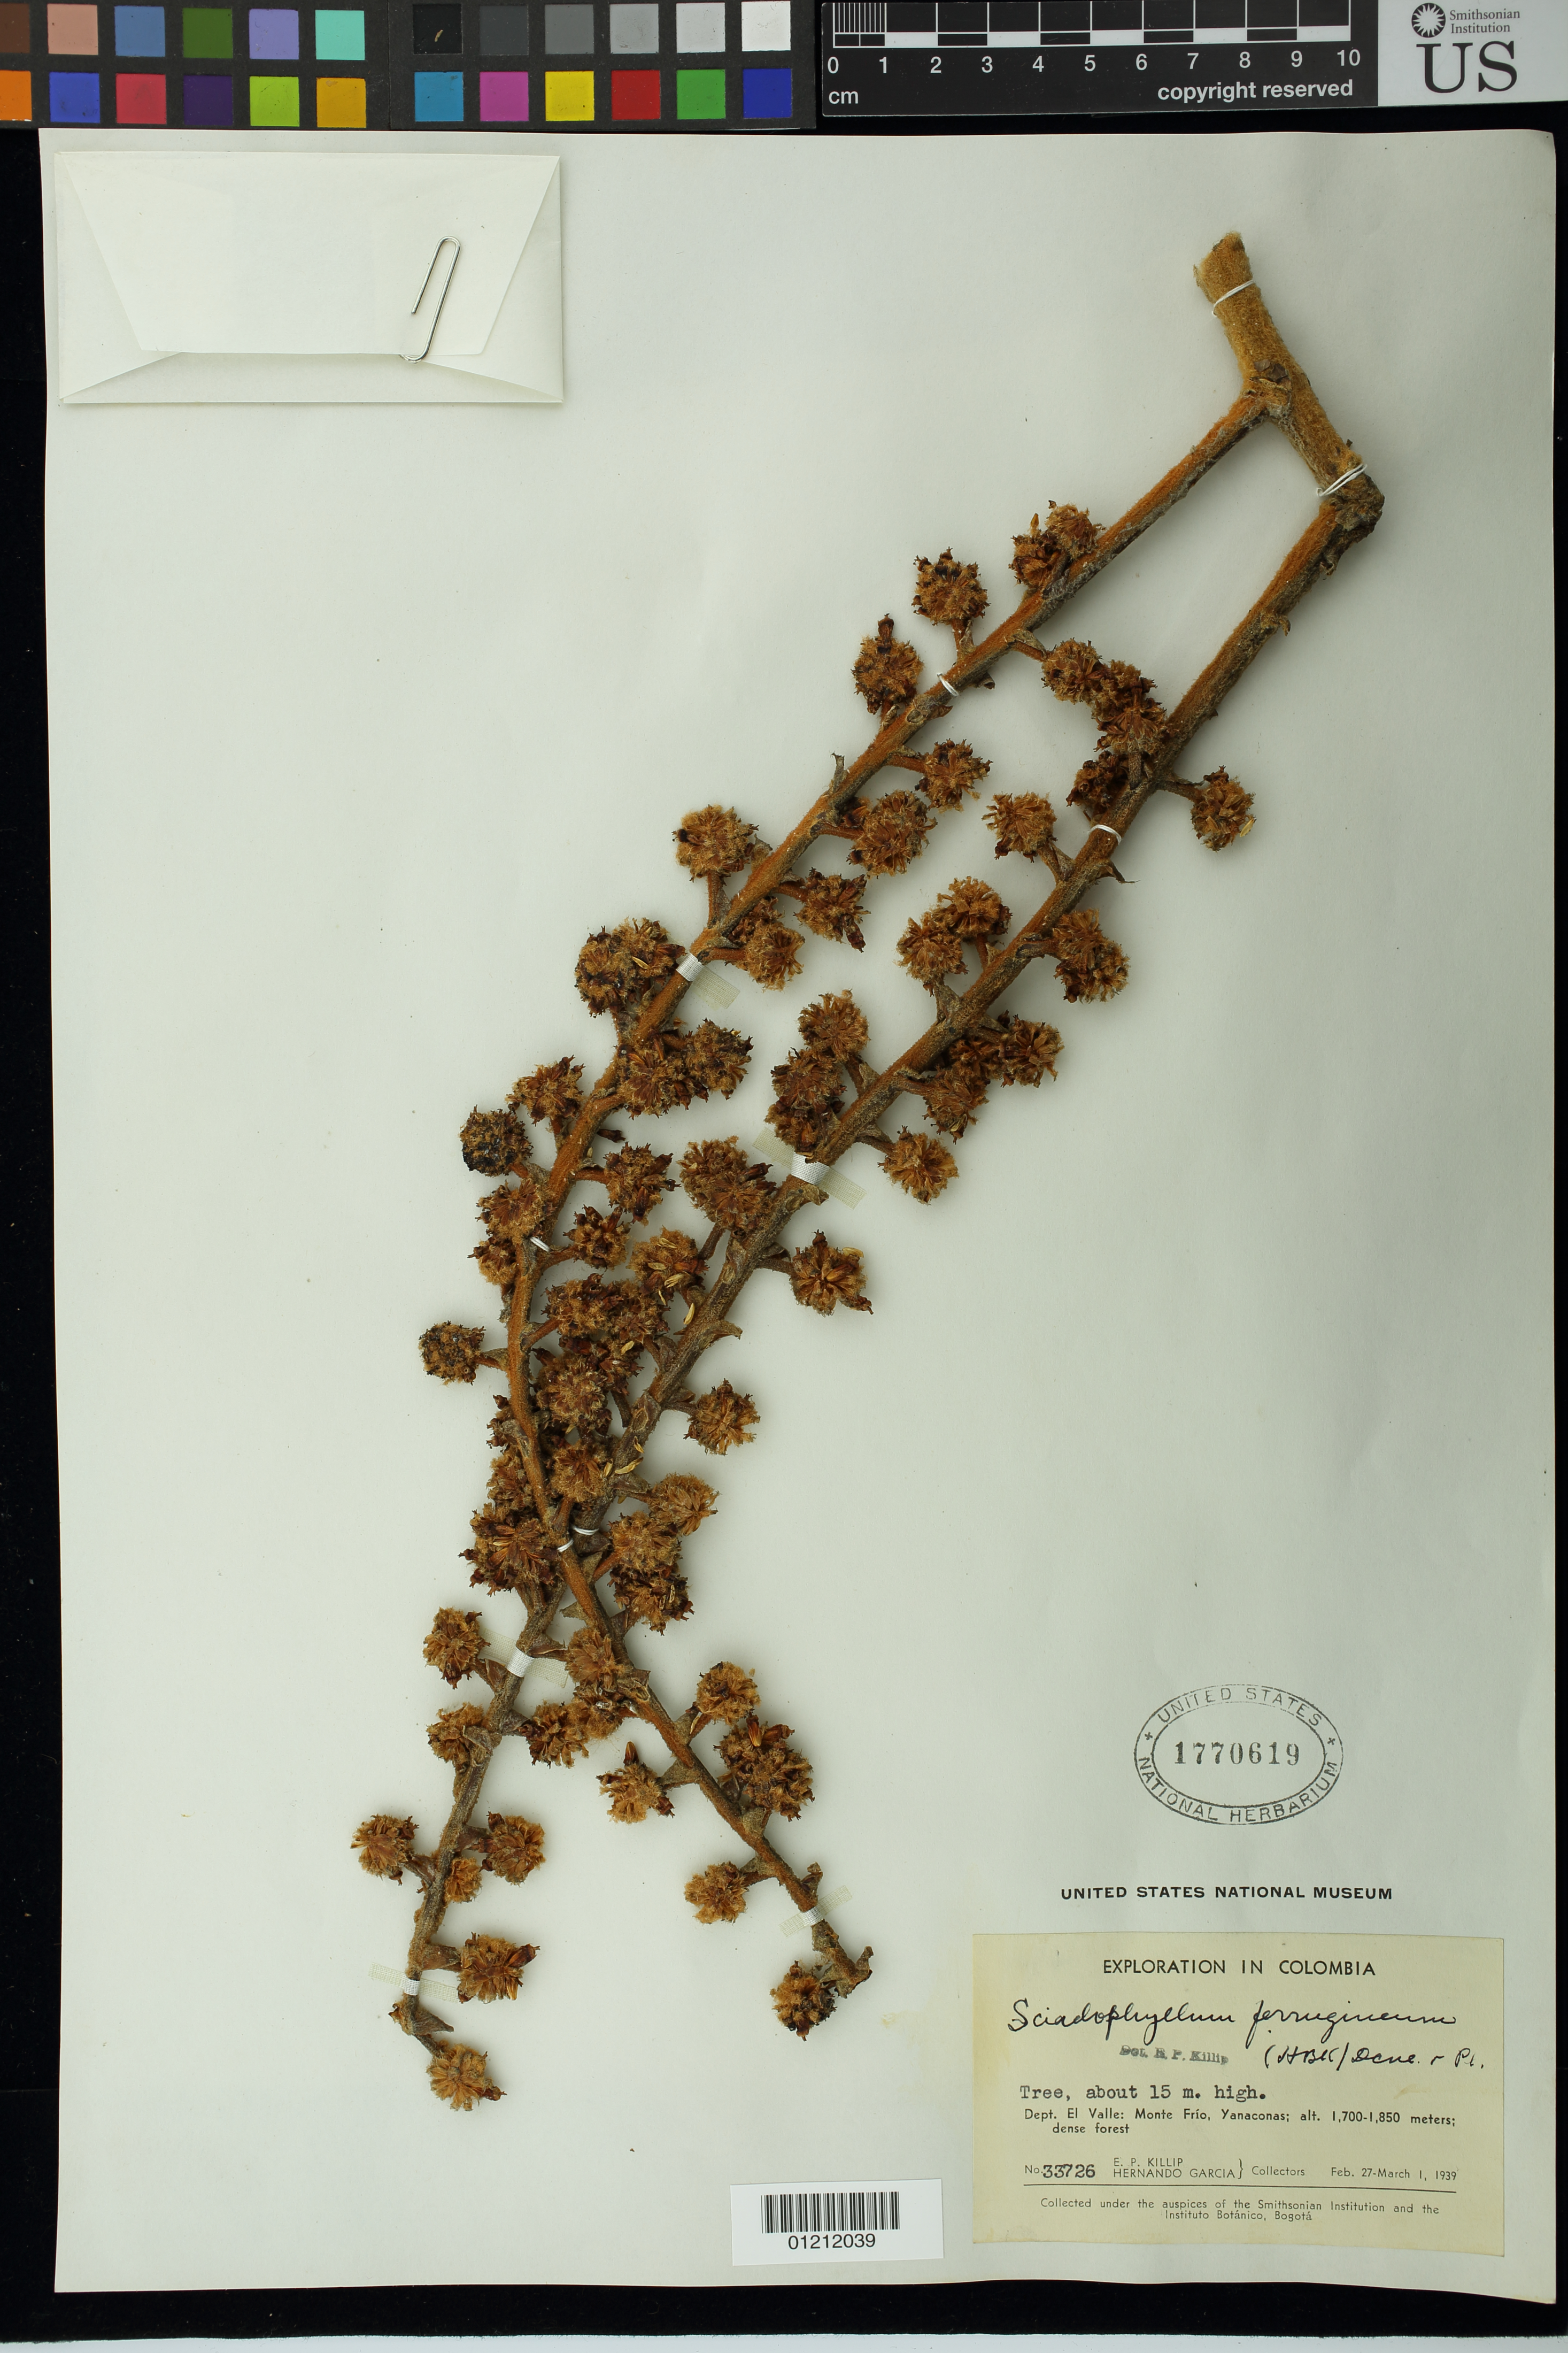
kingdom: Plantae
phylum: Tracheophyta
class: Magnoliopsida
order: Apiales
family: Araliaceae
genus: Schefflera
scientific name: Schefflera vasqueziana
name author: Harms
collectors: E. P. Killip & H. Garcia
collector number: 33726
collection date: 1939-02-27/1939-03-01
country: Colombia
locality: Monte Frio, Yanaconas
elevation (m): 1700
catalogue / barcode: US 1770619